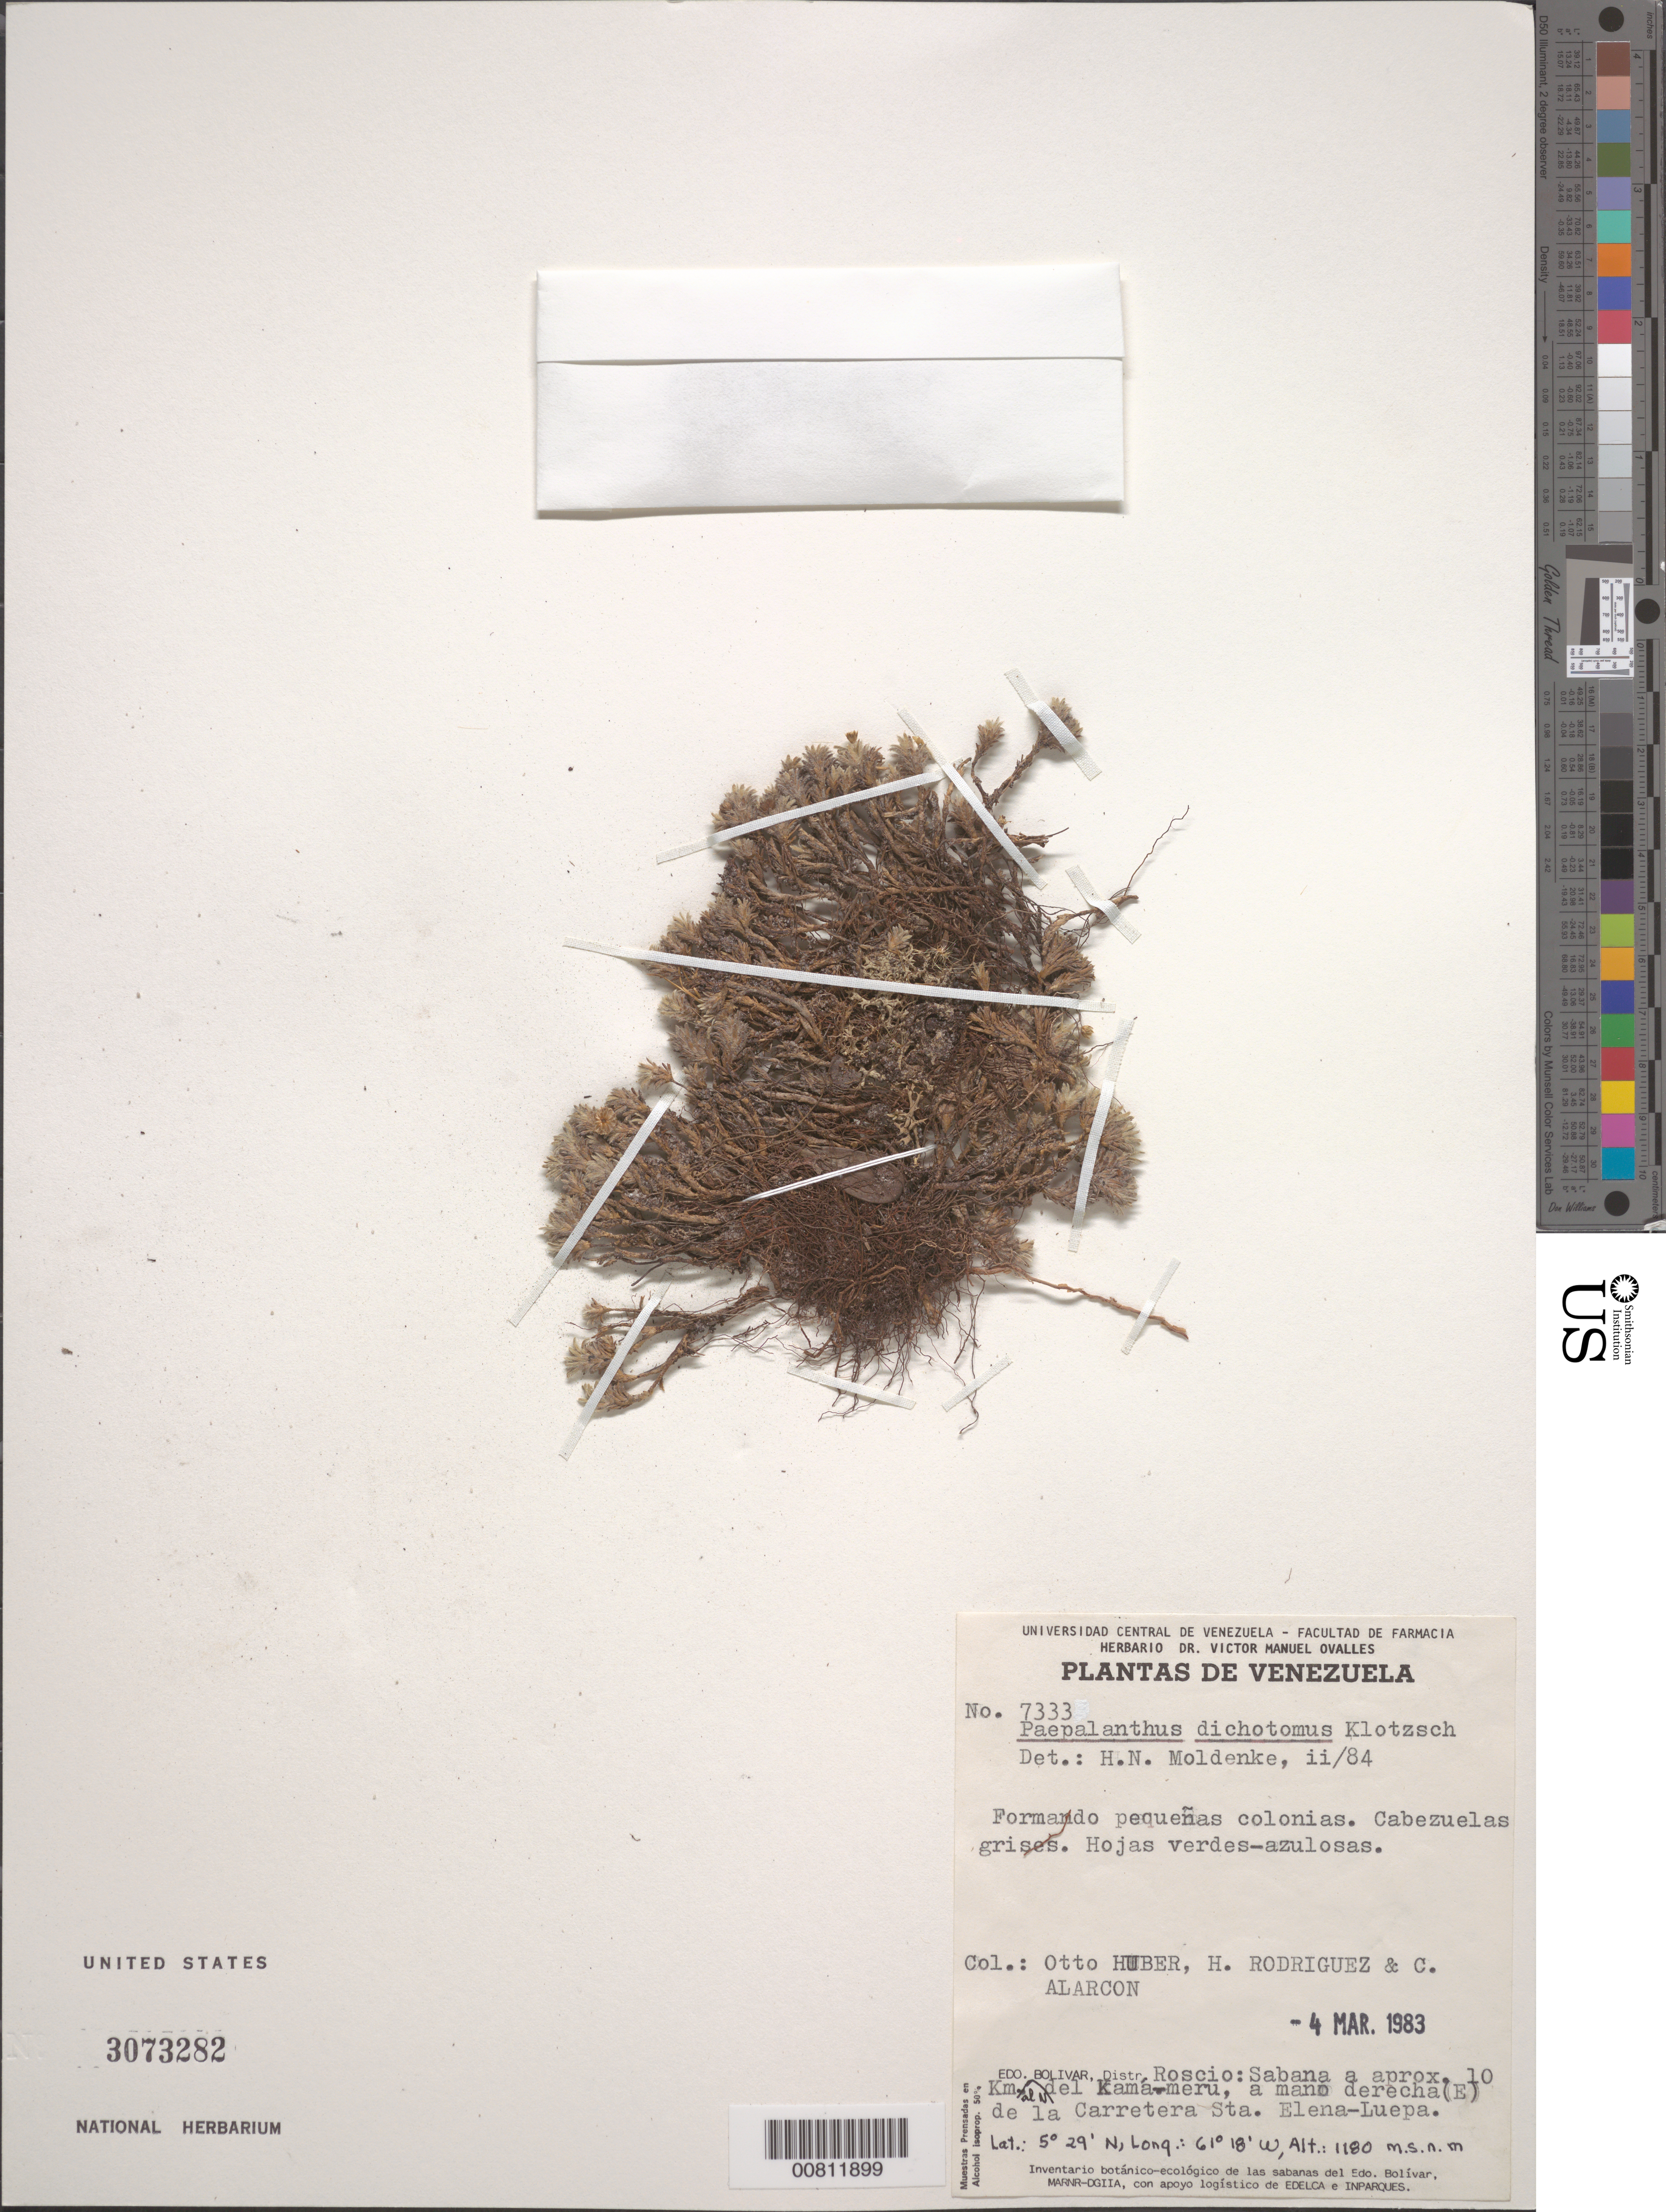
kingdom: Plantae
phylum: Tracheophyta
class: Liliopsida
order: Poales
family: Eriocaulaceae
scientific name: Giuliettia dichotoma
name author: (Klotzsch ex Körn.) Andrino & Sano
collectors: O. Huber, H. Rodriguez & C. Alarcon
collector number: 7333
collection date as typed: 4-Mar-83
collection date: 1983-03-04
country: Venezuela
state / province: Bolívar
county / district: Roscio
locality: Kamá-meru, 10 km N, E de la Carretera Sta. Elena-Luepa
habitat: Mano derecha E de la carretera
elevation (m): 1180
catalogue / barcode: US 3073282